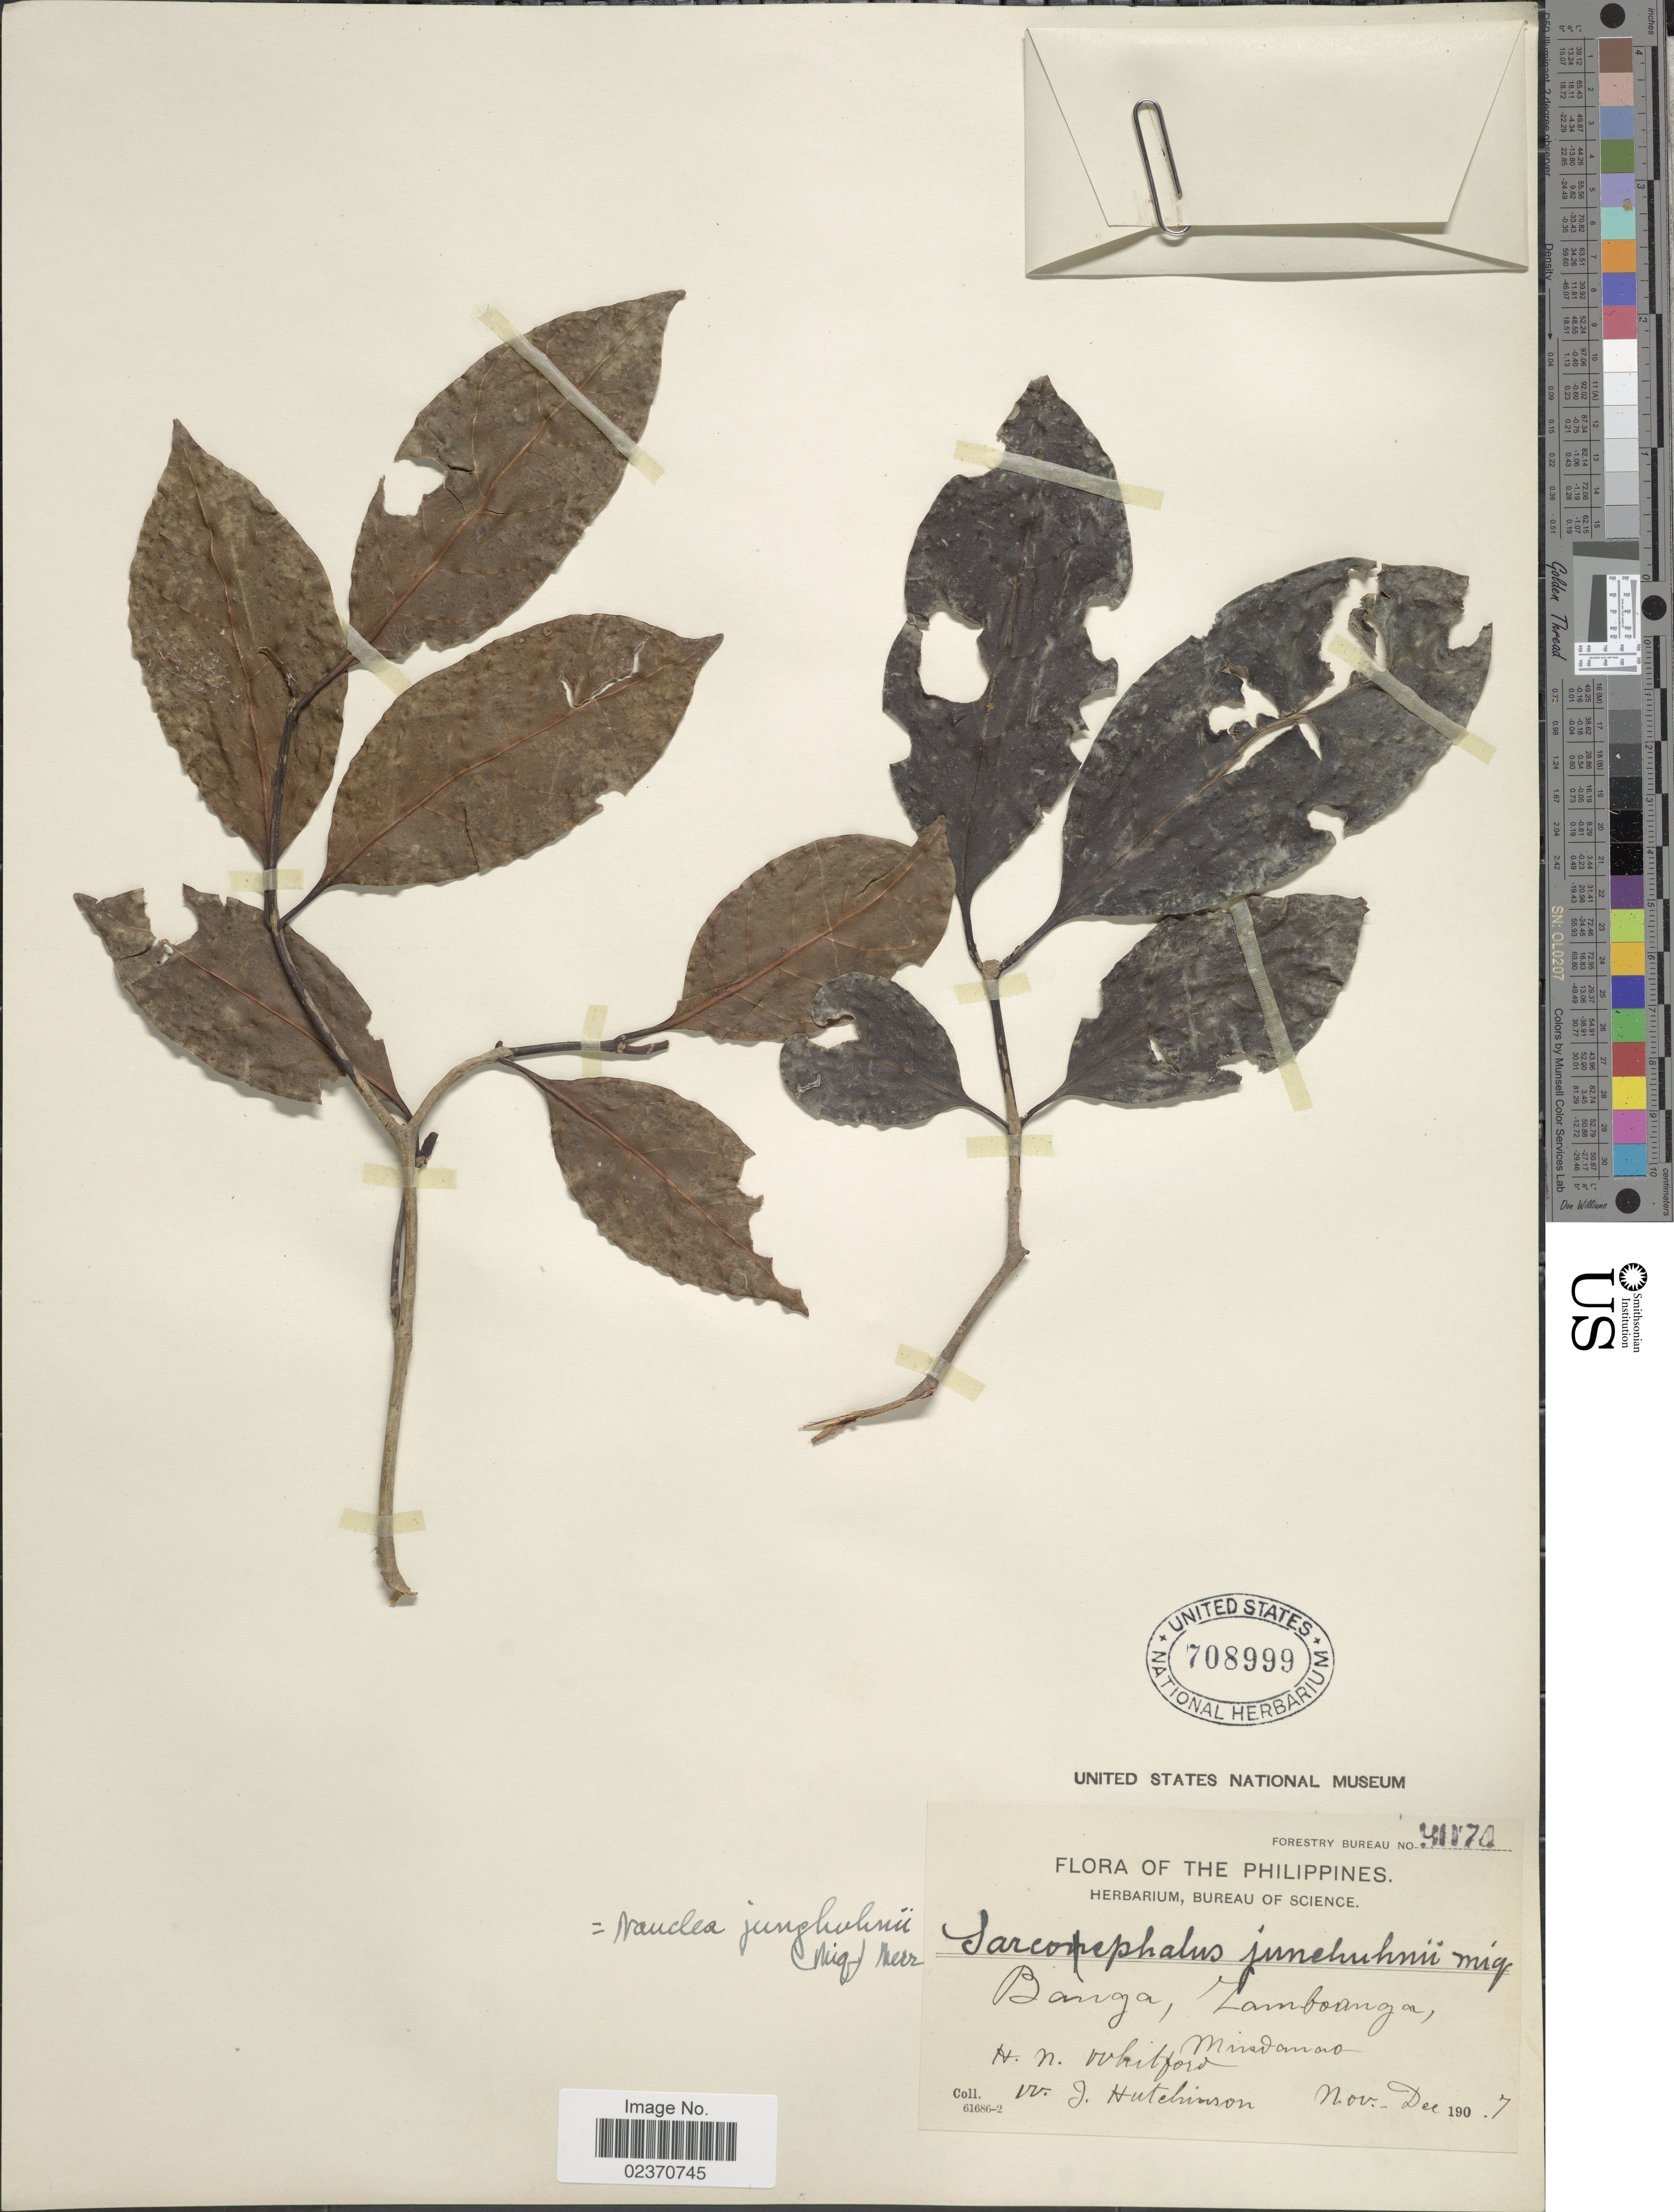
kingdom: Plantae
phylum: Tracheophyta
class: Magnoliopsida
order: Gentianales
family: Rubiaceae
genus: Nauclea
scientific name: Nauclea junghuhnii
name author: (Miq.) Merr.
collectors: W. J. Hutchinson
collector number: Forestry Bureau 91170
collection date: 1907-11/1907-12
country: Philippines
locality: Banga, Zamboanga, Mindanao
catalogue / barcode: US 708999